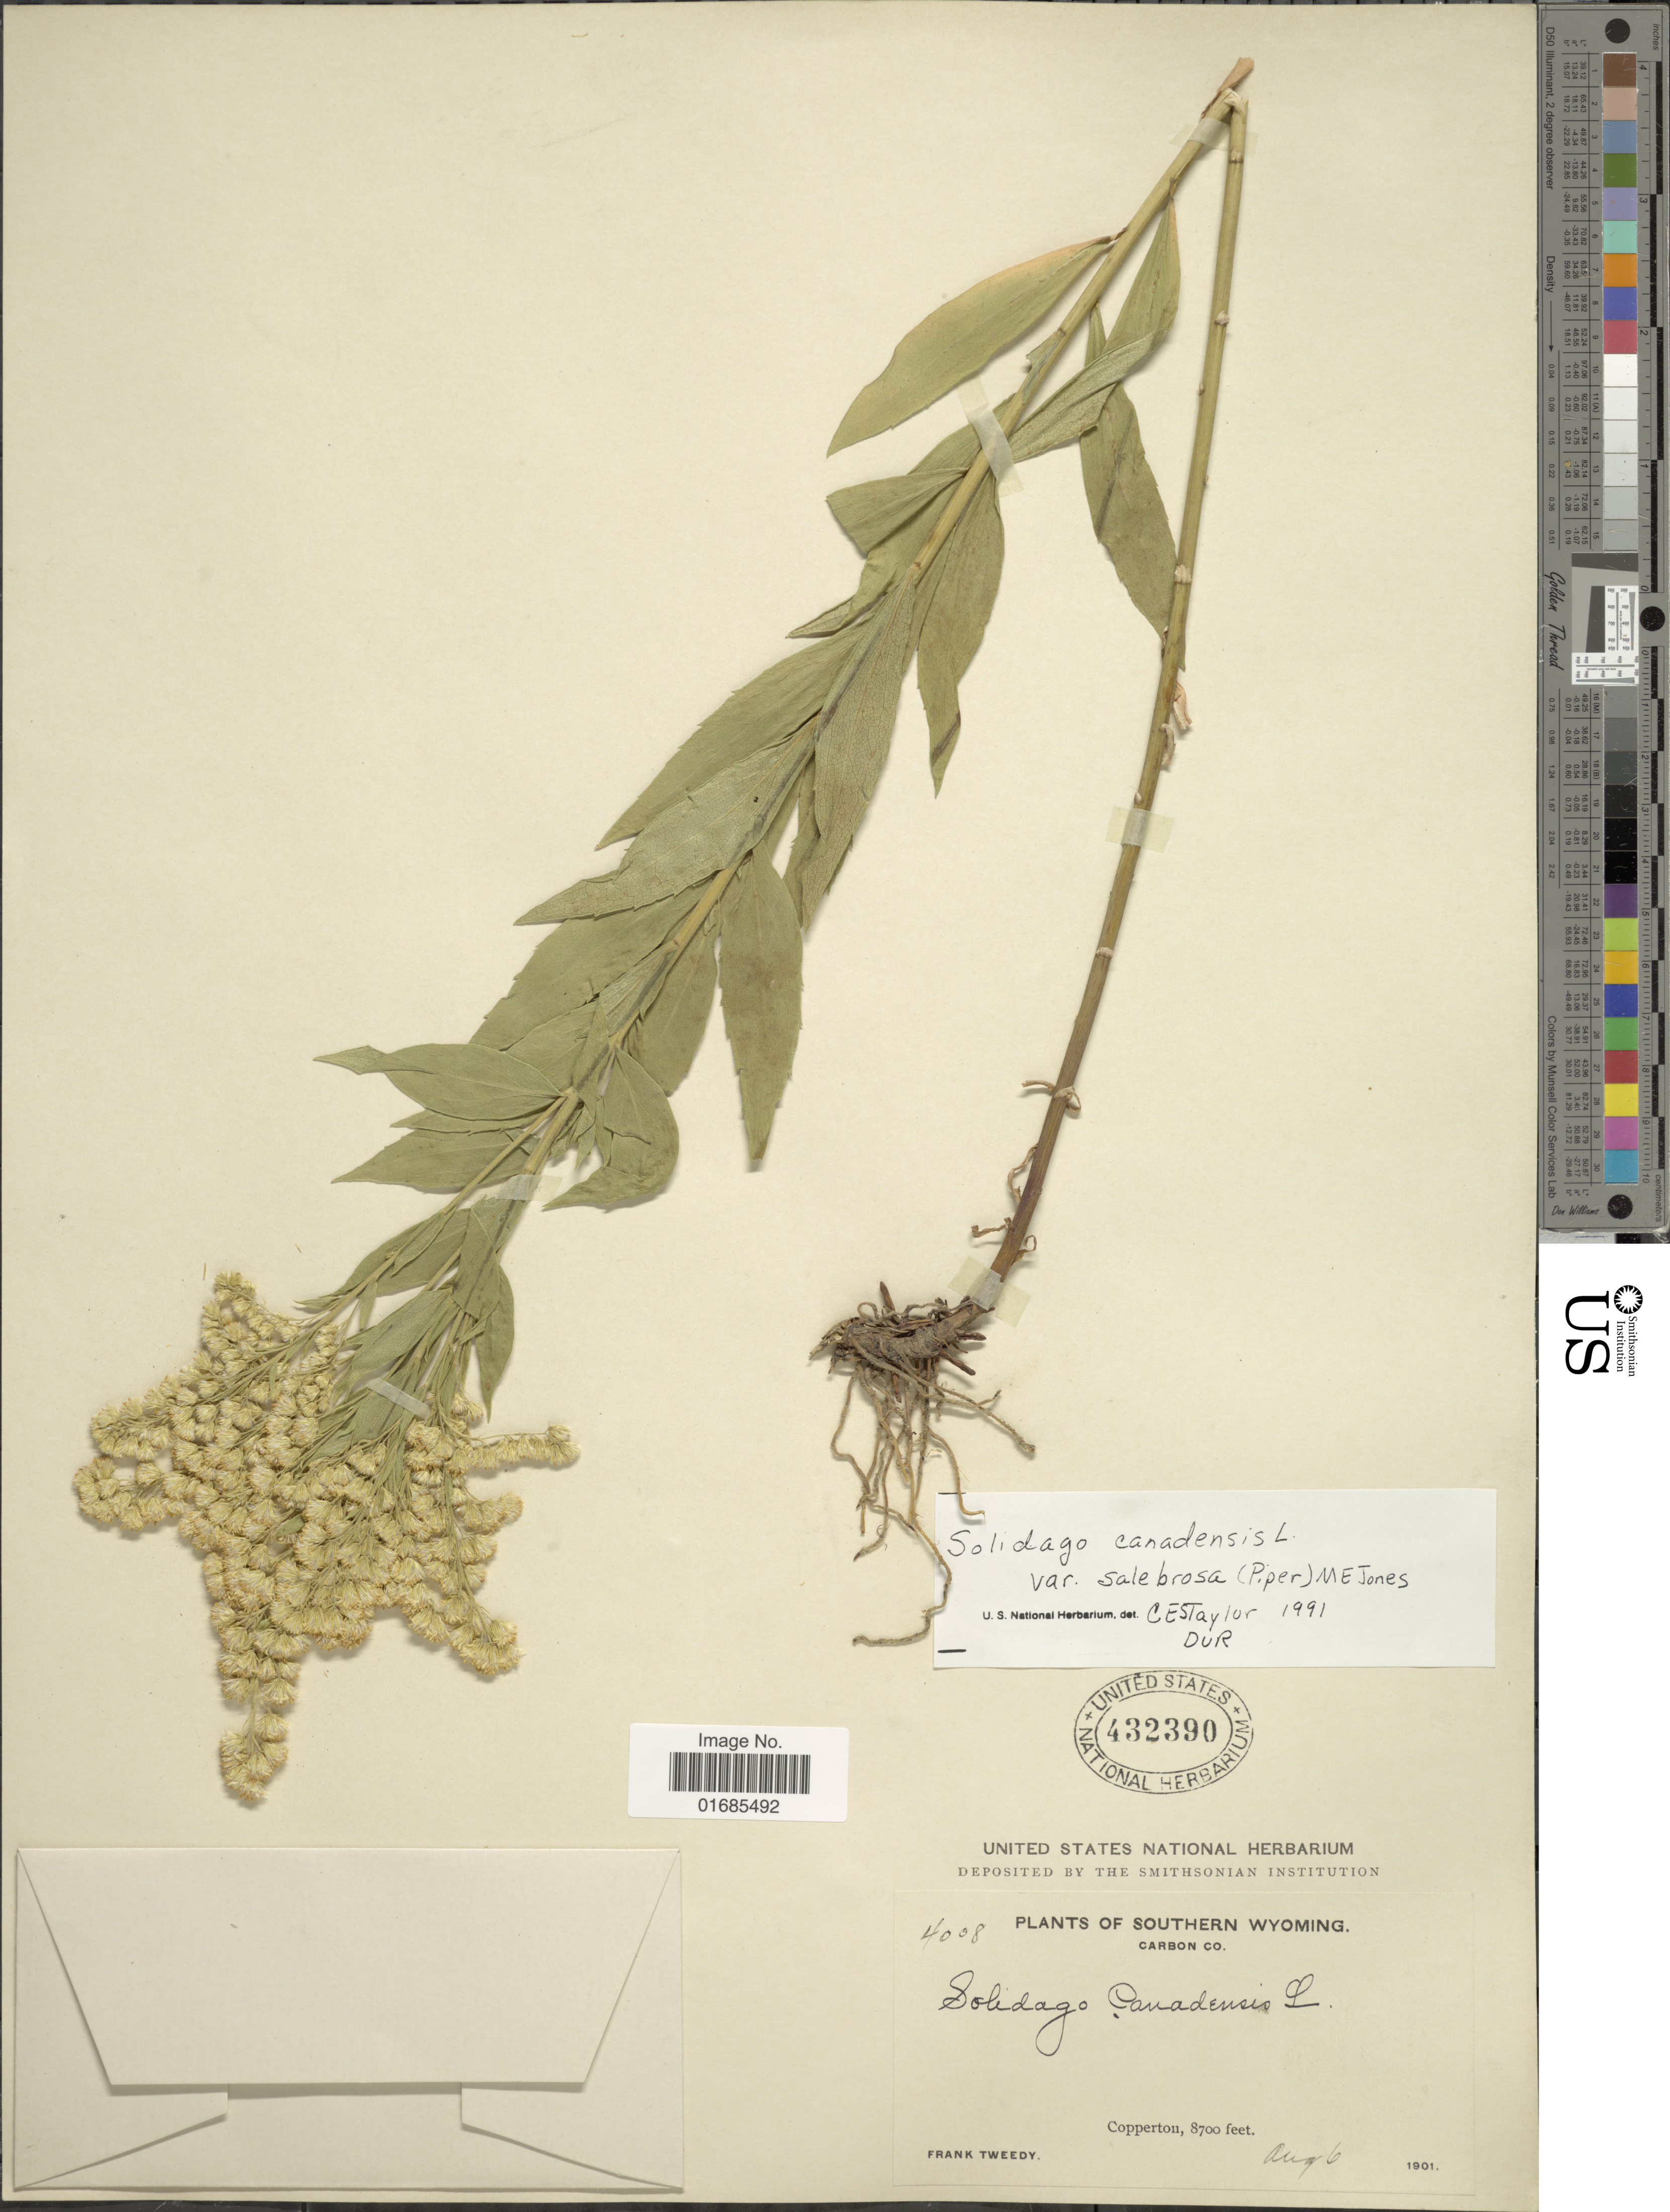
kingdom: Plantae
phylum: Tracheophyta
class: Magnoliopsida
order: Asterales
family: Asteraceae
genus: Solidago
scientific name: Solidago canadensis var. salebrosa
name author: (Piper) M.E. Jones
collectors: F. Tweedy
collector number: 4008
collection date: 1901-08-06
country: United States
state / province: Wyoming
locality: Southern Wyoming, Carbon Co., Copperton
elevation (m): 2652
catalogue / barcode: US 432390